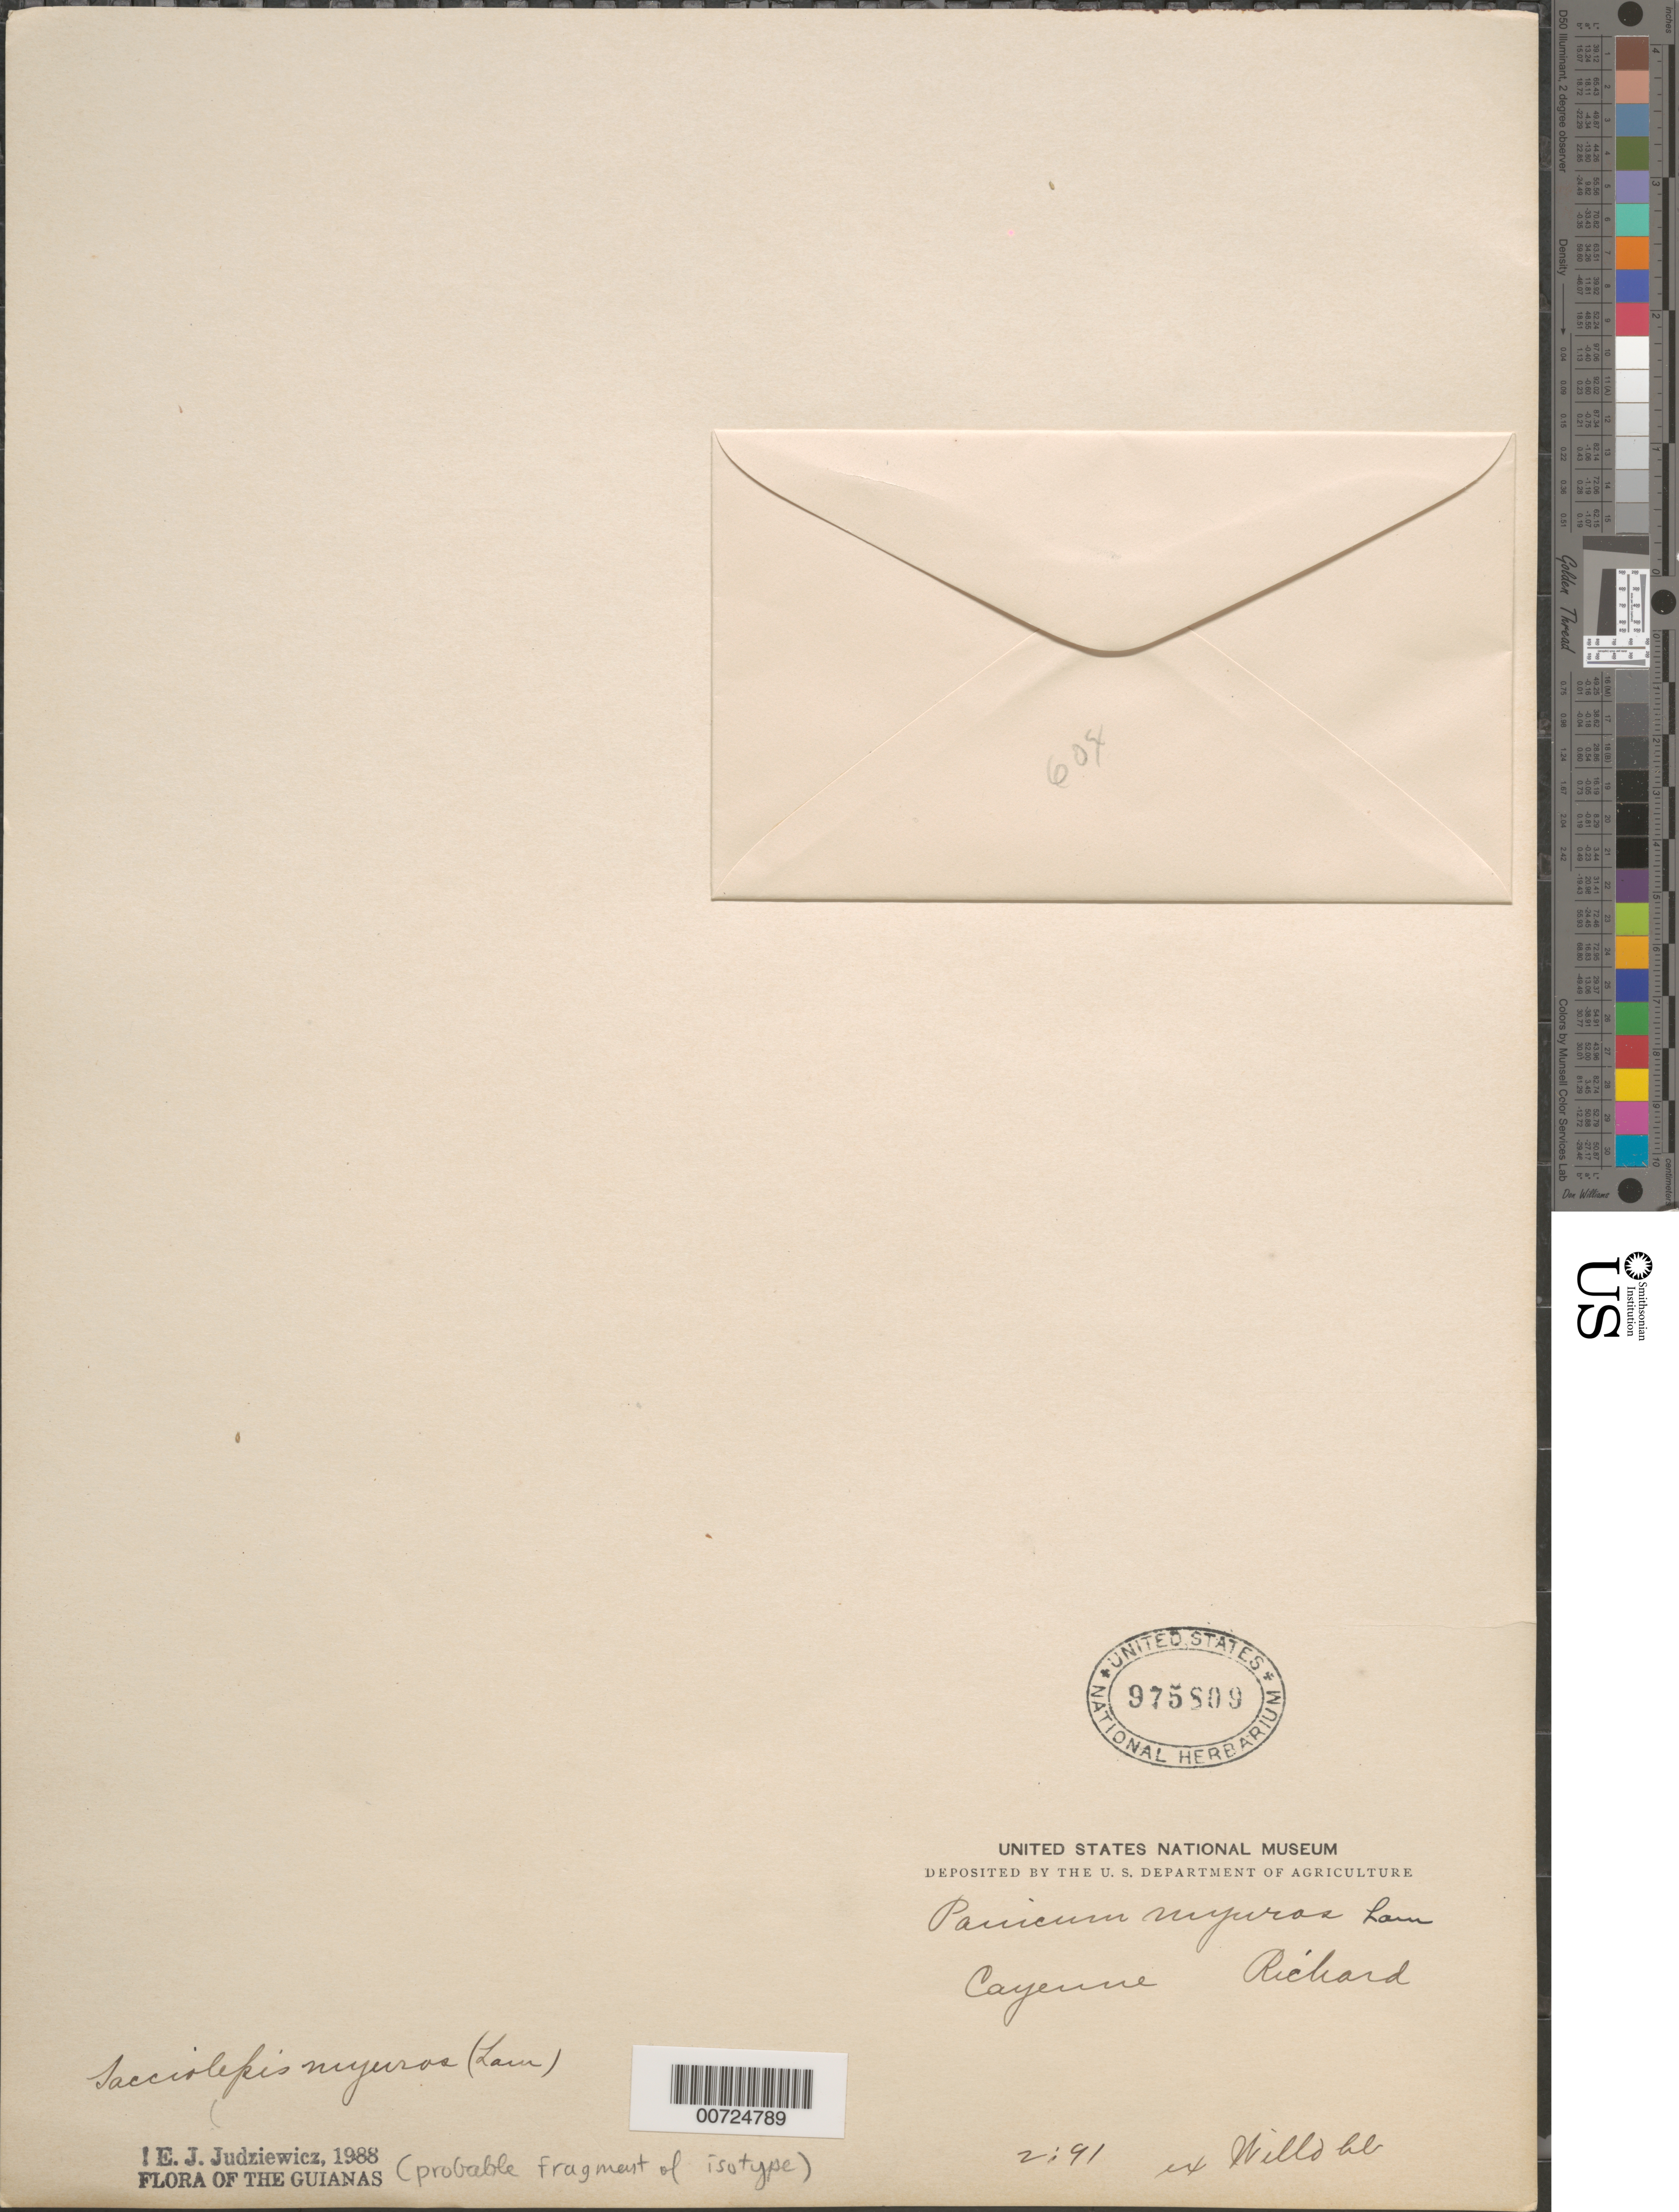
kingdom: Plantae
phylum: Tracheophyta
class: Liliopsida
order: Poales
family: Poaceae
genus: Sacciolepis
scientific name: Sacciolepis myuros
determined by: Judziewicz, E. J.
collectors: L. C. M. Richard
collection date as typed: s.d.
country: French Guiana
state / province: Cayenne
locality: Cayenne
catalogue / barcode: US 975809